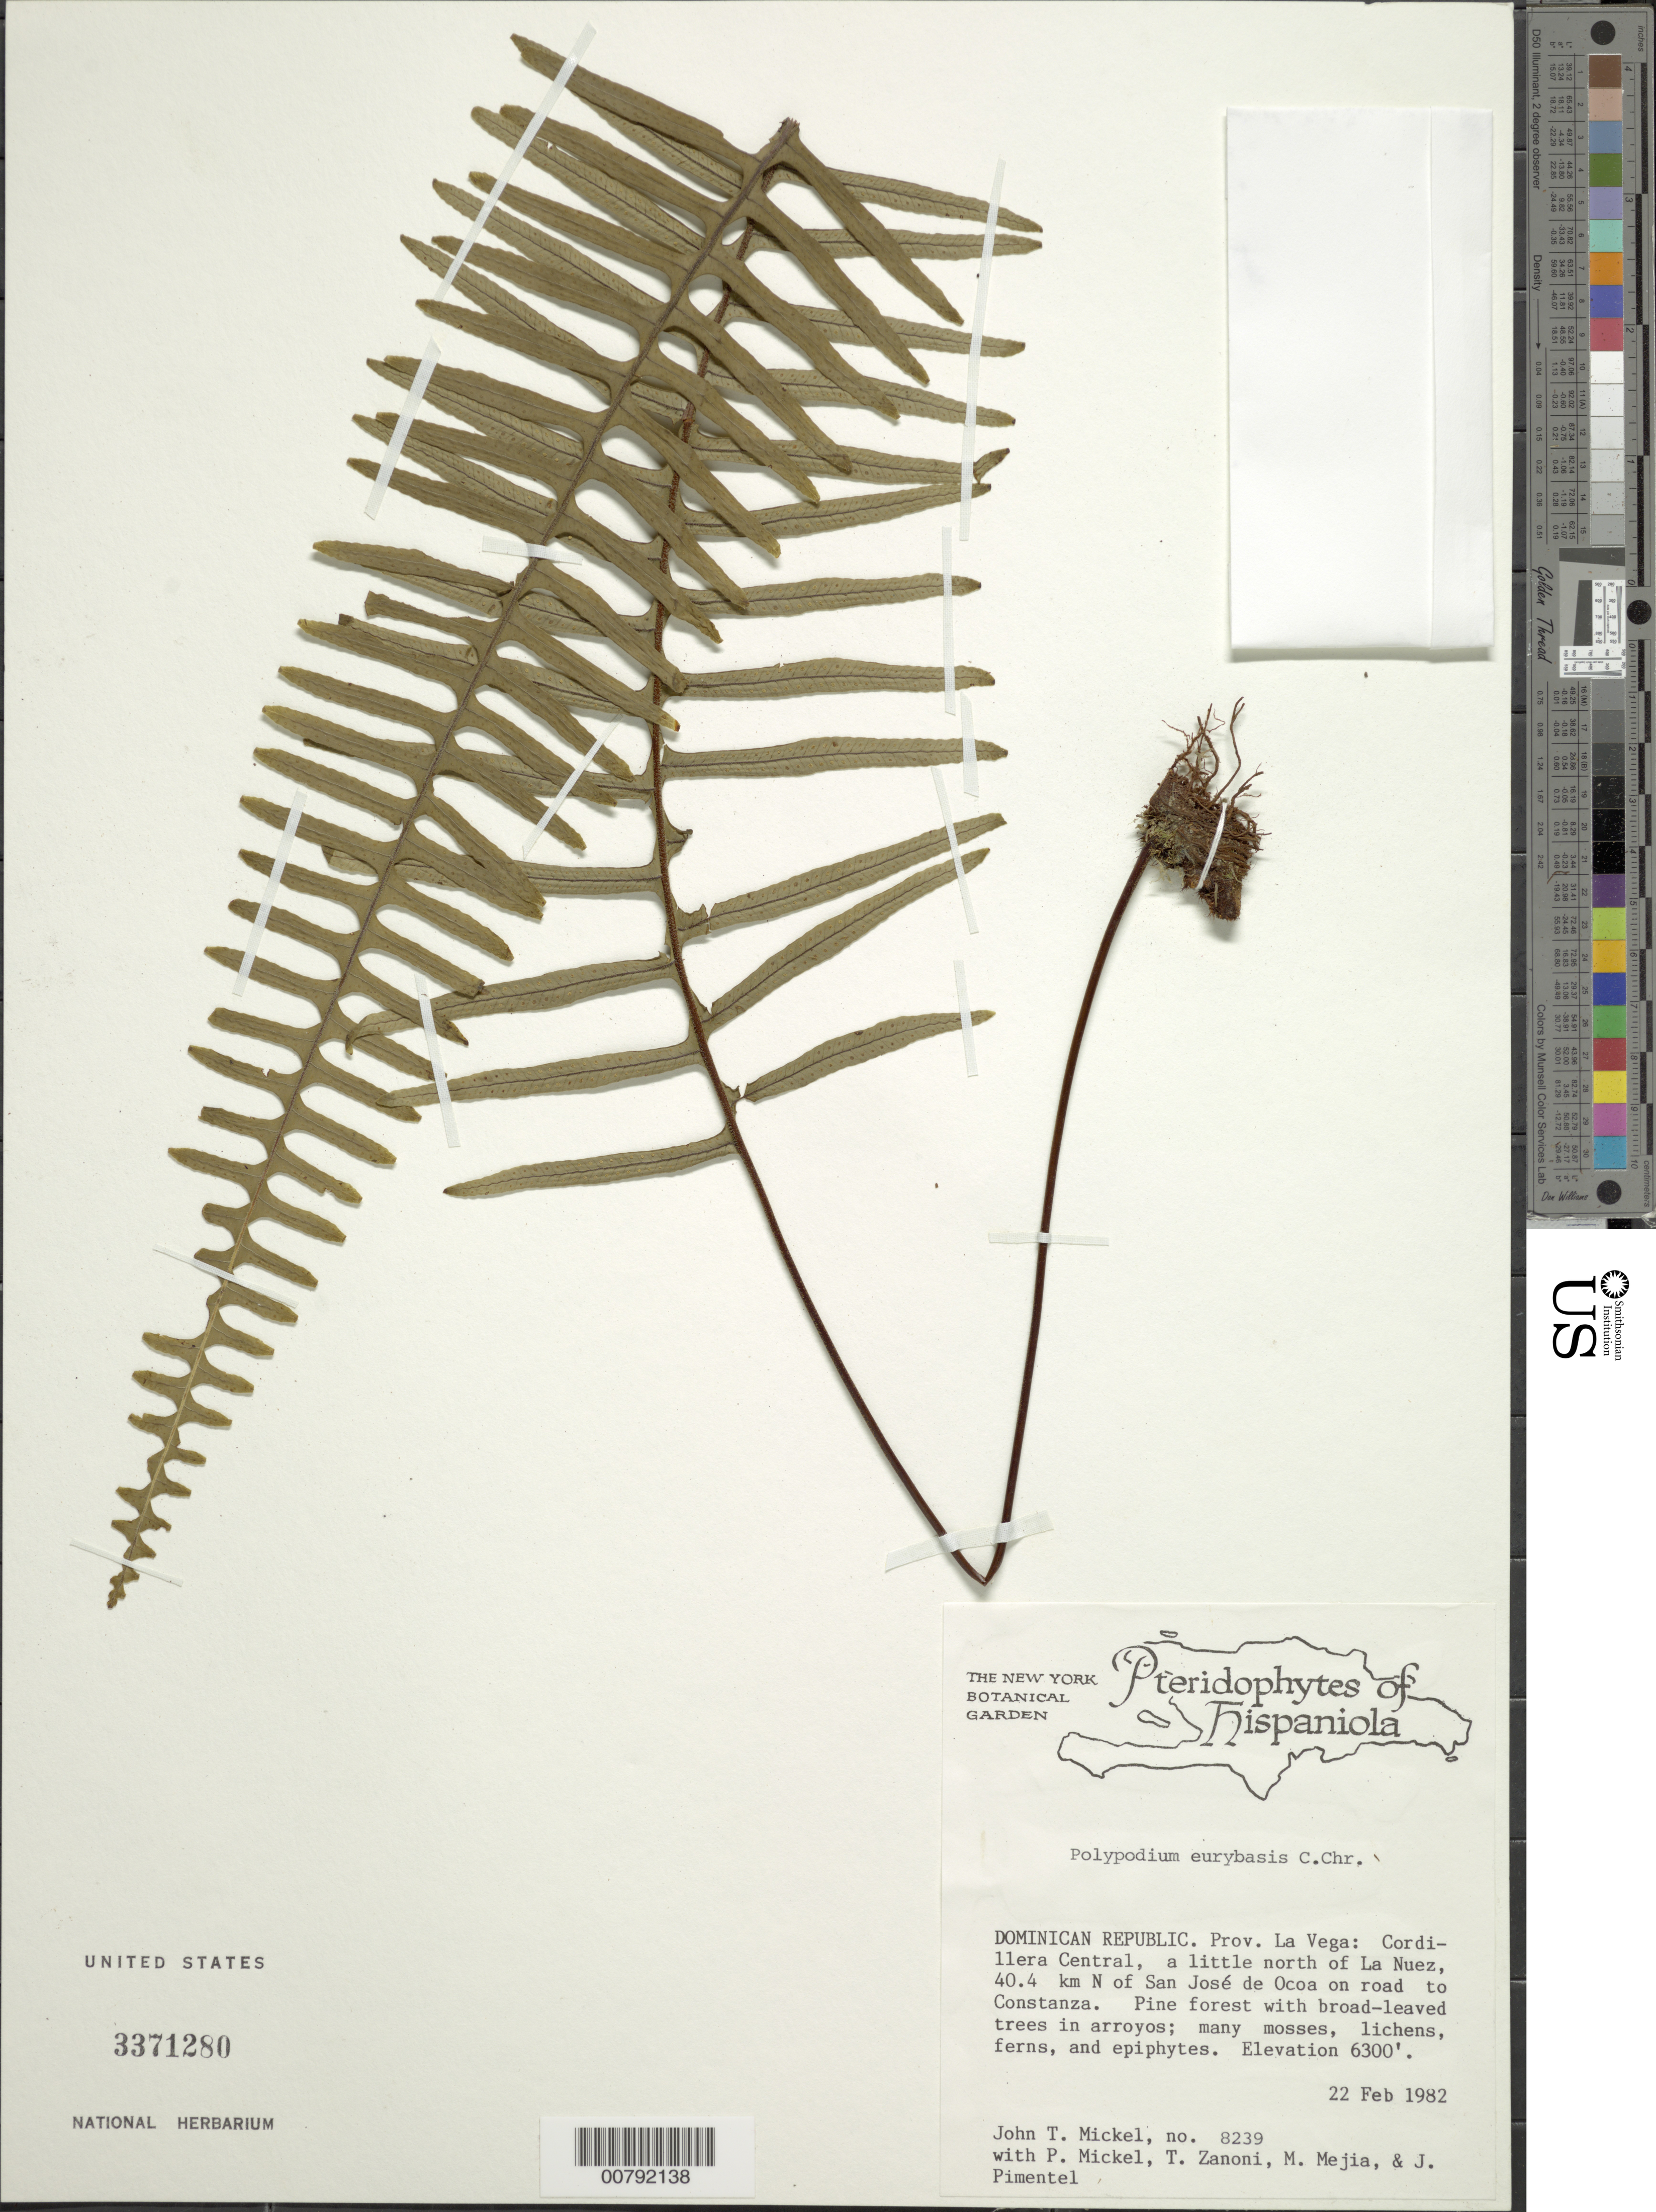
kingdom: Plantae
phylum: Tracheophyta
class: Polypodiopsida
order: Polypodiales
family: Polypodiaceae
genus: Pecluma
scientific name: Pecluma eurybasis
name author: (C. Chr.) M.G. Price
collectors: J. T. Mickel, P. Mickel, T. A. Zanoni, M. Mejia & J. Pimentel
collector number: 8239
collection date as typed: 22 Feb 1982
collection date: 1982-02-22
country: Dominican Republic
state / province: La Vega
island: Hispaniola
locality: Cordillera Central, N of La Nuez, 40.4 km N of San José de Ocoa, road to Constanza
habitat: Pine forest with broad-leaved trees in arroyos; many mosses, lichens, ferns, epiphytes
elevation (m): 1920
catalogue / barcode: US 3371280